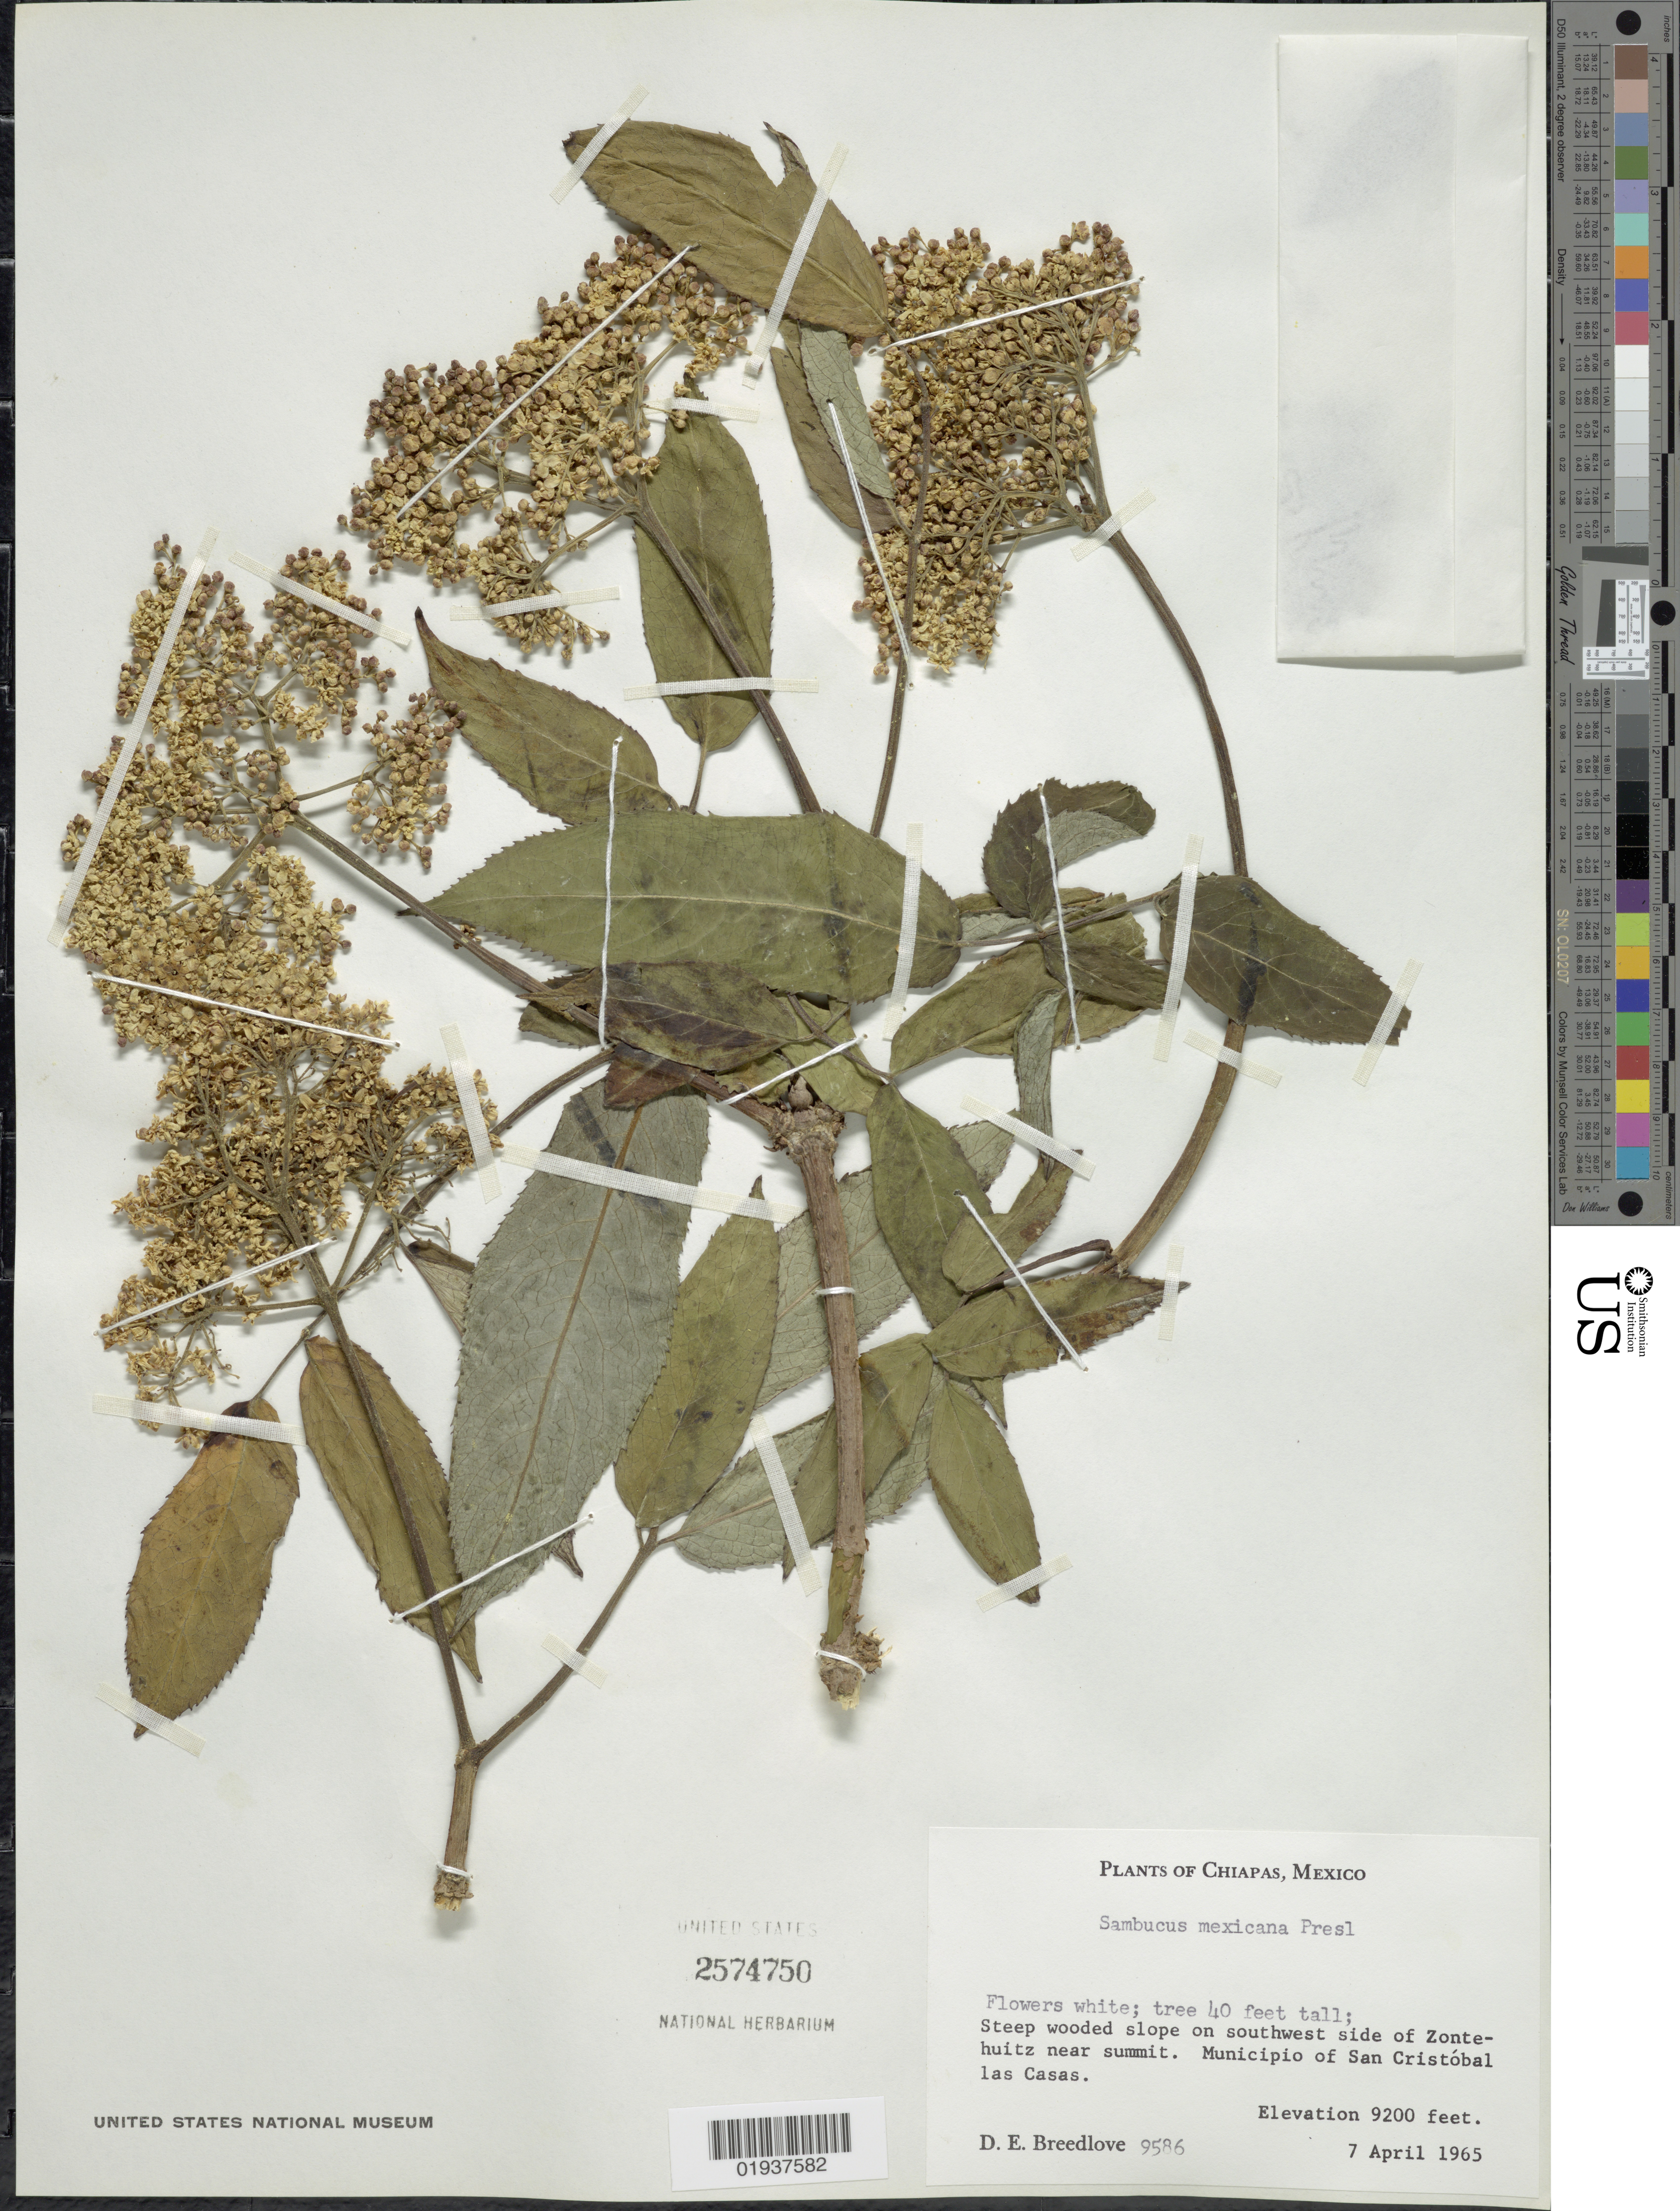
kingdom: Plantae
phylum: Tracheophyta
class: Magnoliopsida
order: Dipsacales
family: Viburnaceae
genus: Sambucus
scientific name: Sambucus mexicana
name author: C. Presl ex DC.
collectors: D. E. Breedlove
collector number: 9586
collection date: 1965-04-07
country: Mexico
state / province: Chiapas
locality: Steep wooded slope on southwest side of Zontehuitz near summit. Municipio of San Cristóbal las Casas.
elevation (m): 2804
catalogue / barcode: US 2574750